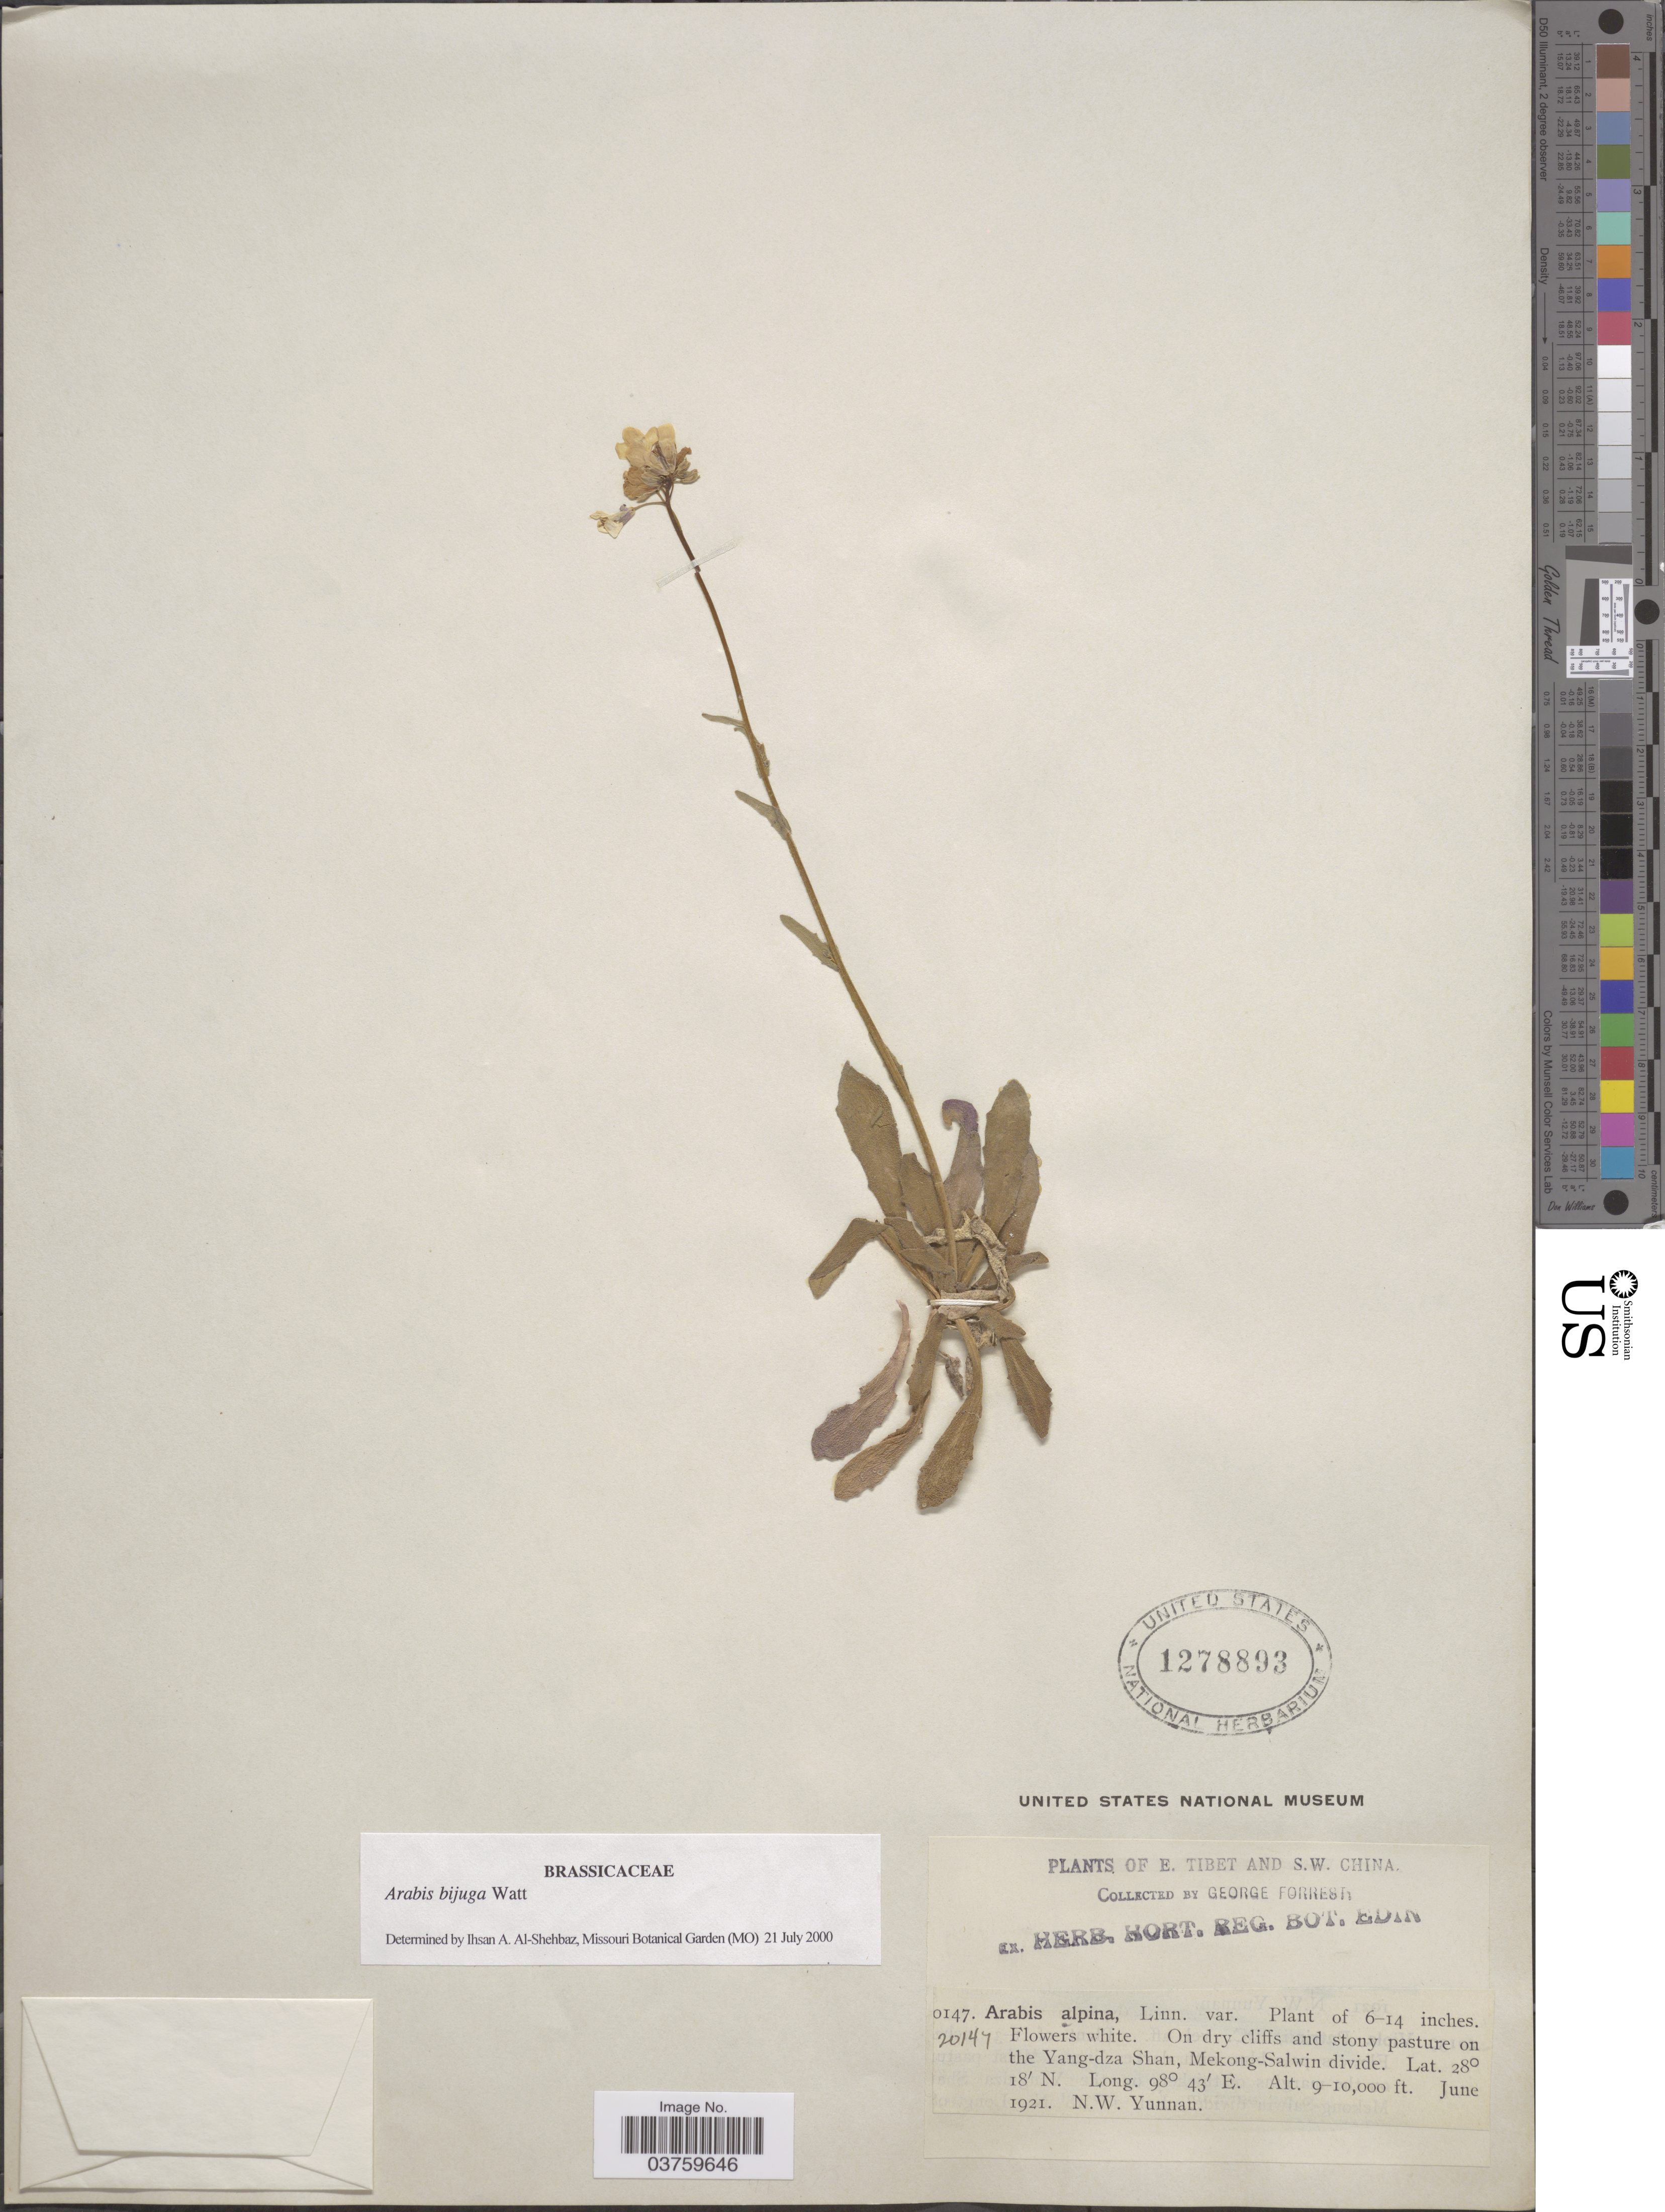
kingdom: Plantae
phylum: Tracheophyta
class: Magnoliopsida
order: Brassicales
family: Brassicaceae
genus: Arabis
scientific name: Arabis bijuga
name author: G. Watt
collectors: G. Forrest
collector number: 20147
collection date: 1921-06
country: China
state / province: Yunnan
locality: E. Tibet and S.W. China. On dry cliffs and stony pasture on the Yang-dza-Shan, Mekong-Salwin divide. N.W. Yunnan.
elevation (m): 2743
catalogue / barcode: US 1278893